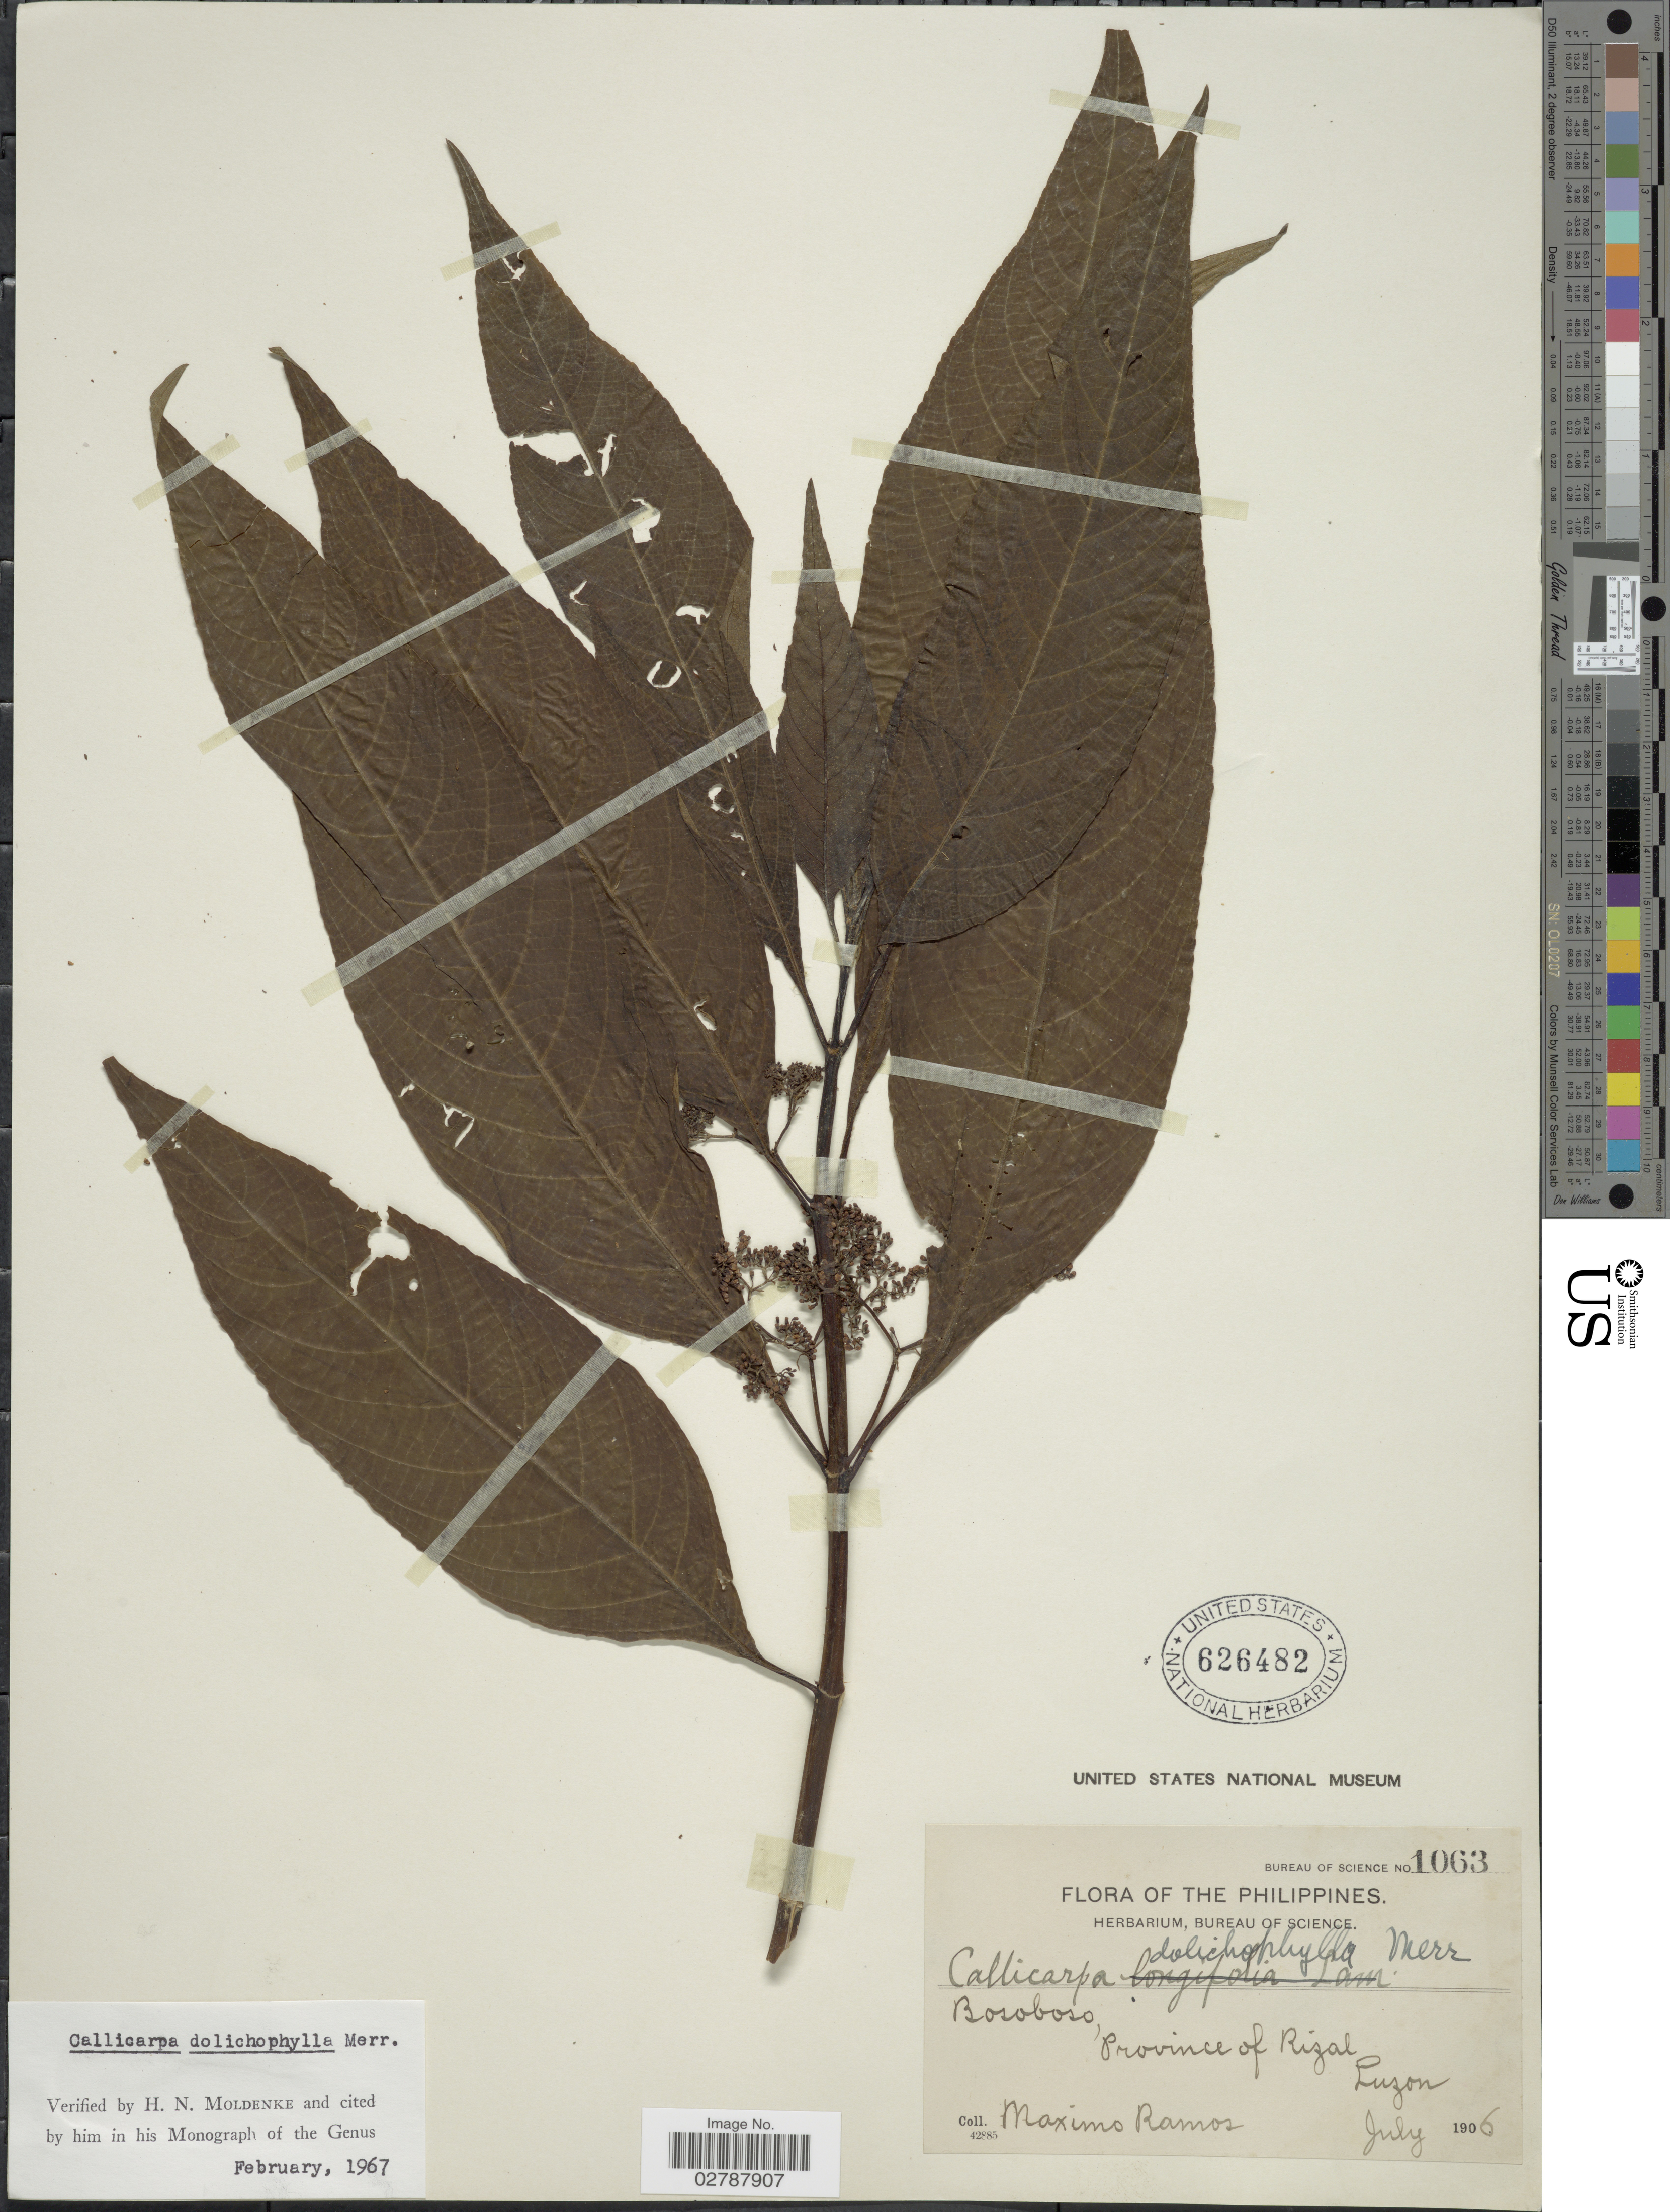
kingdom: Plantae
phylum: Tracheophyta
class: Magnoliopsida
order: Lamiales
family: Lamiaceae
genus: Callicarpa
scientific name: Callicarpa dolichophylla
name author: Merr.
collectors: M. Ramos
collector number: Bureau of Science1063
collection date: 1906-07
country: Philippines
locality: Bosoboso, Province of Rizal. Luzon.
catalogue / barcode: US 626482